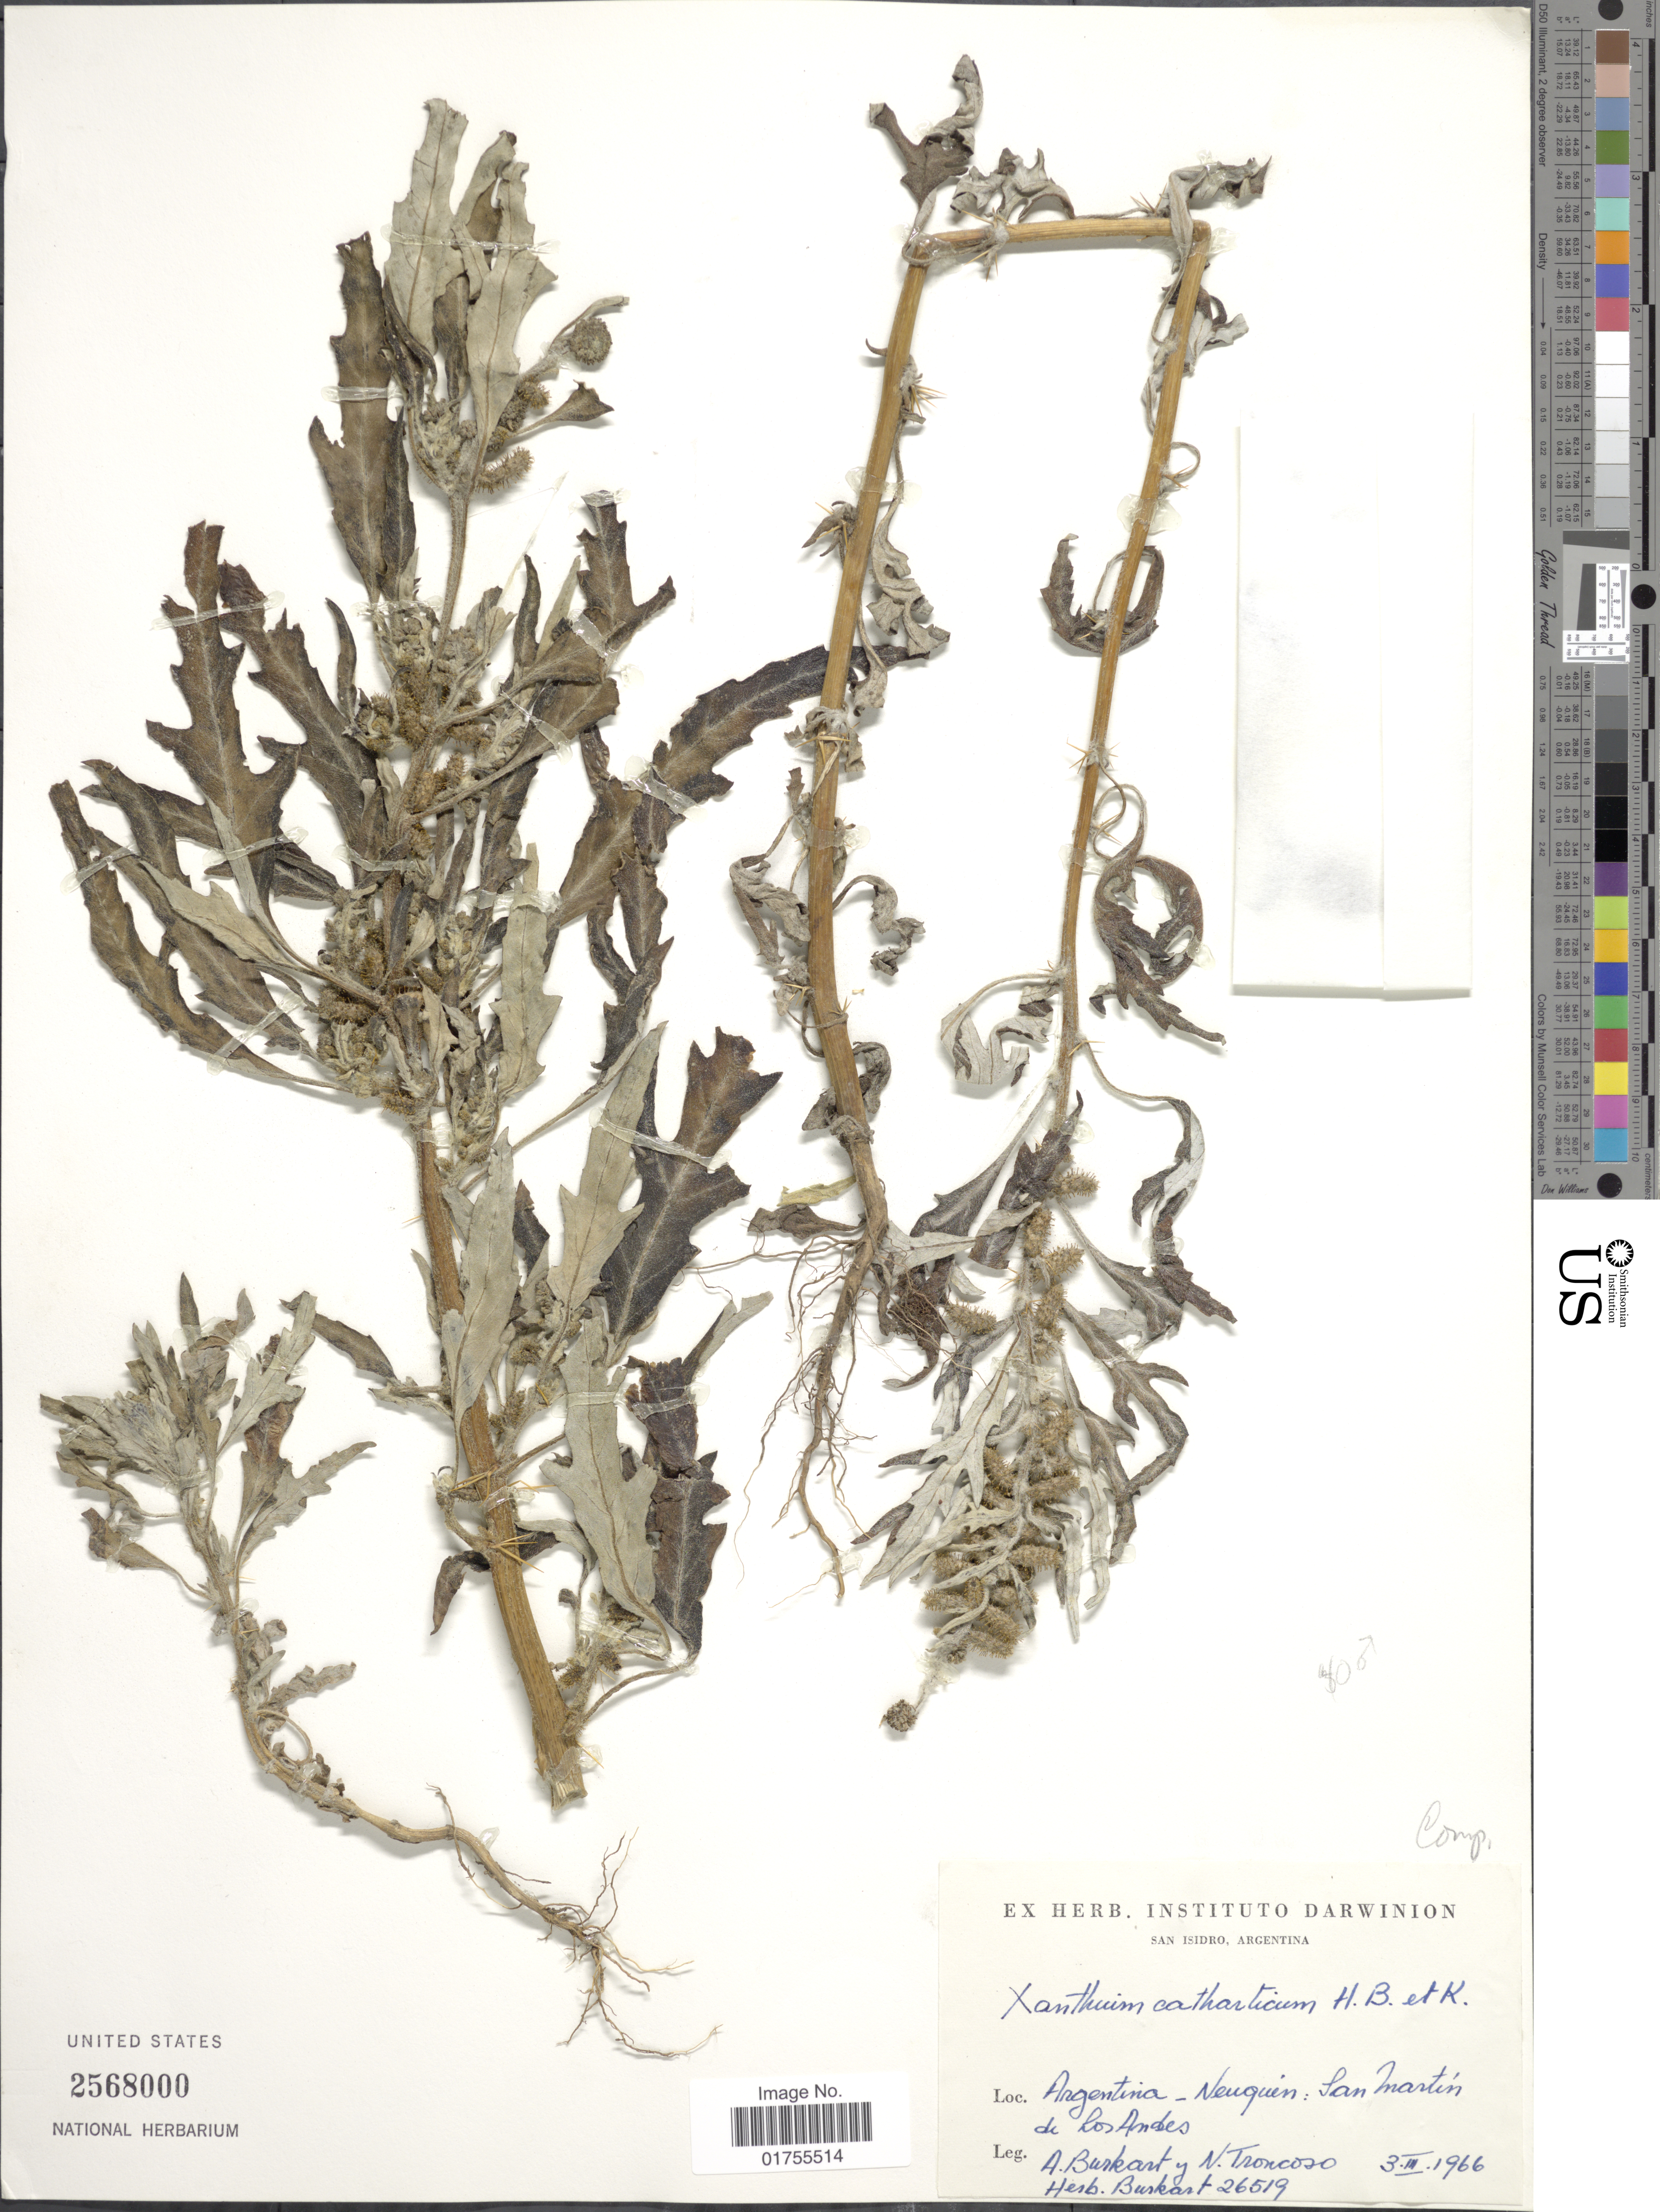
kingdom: Plantae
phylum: Tracheophyta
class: Magnoliopsida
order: Asterales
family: Asteraceae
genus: Xanthium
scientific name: Xanthium catharticum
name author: Kunth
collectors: A. E. Burkart & N. Troncoso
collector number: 26519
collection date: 1966-03-03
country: Argentina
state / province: Neuquen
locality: San Martin de Los Andes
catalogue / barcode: US 2568000